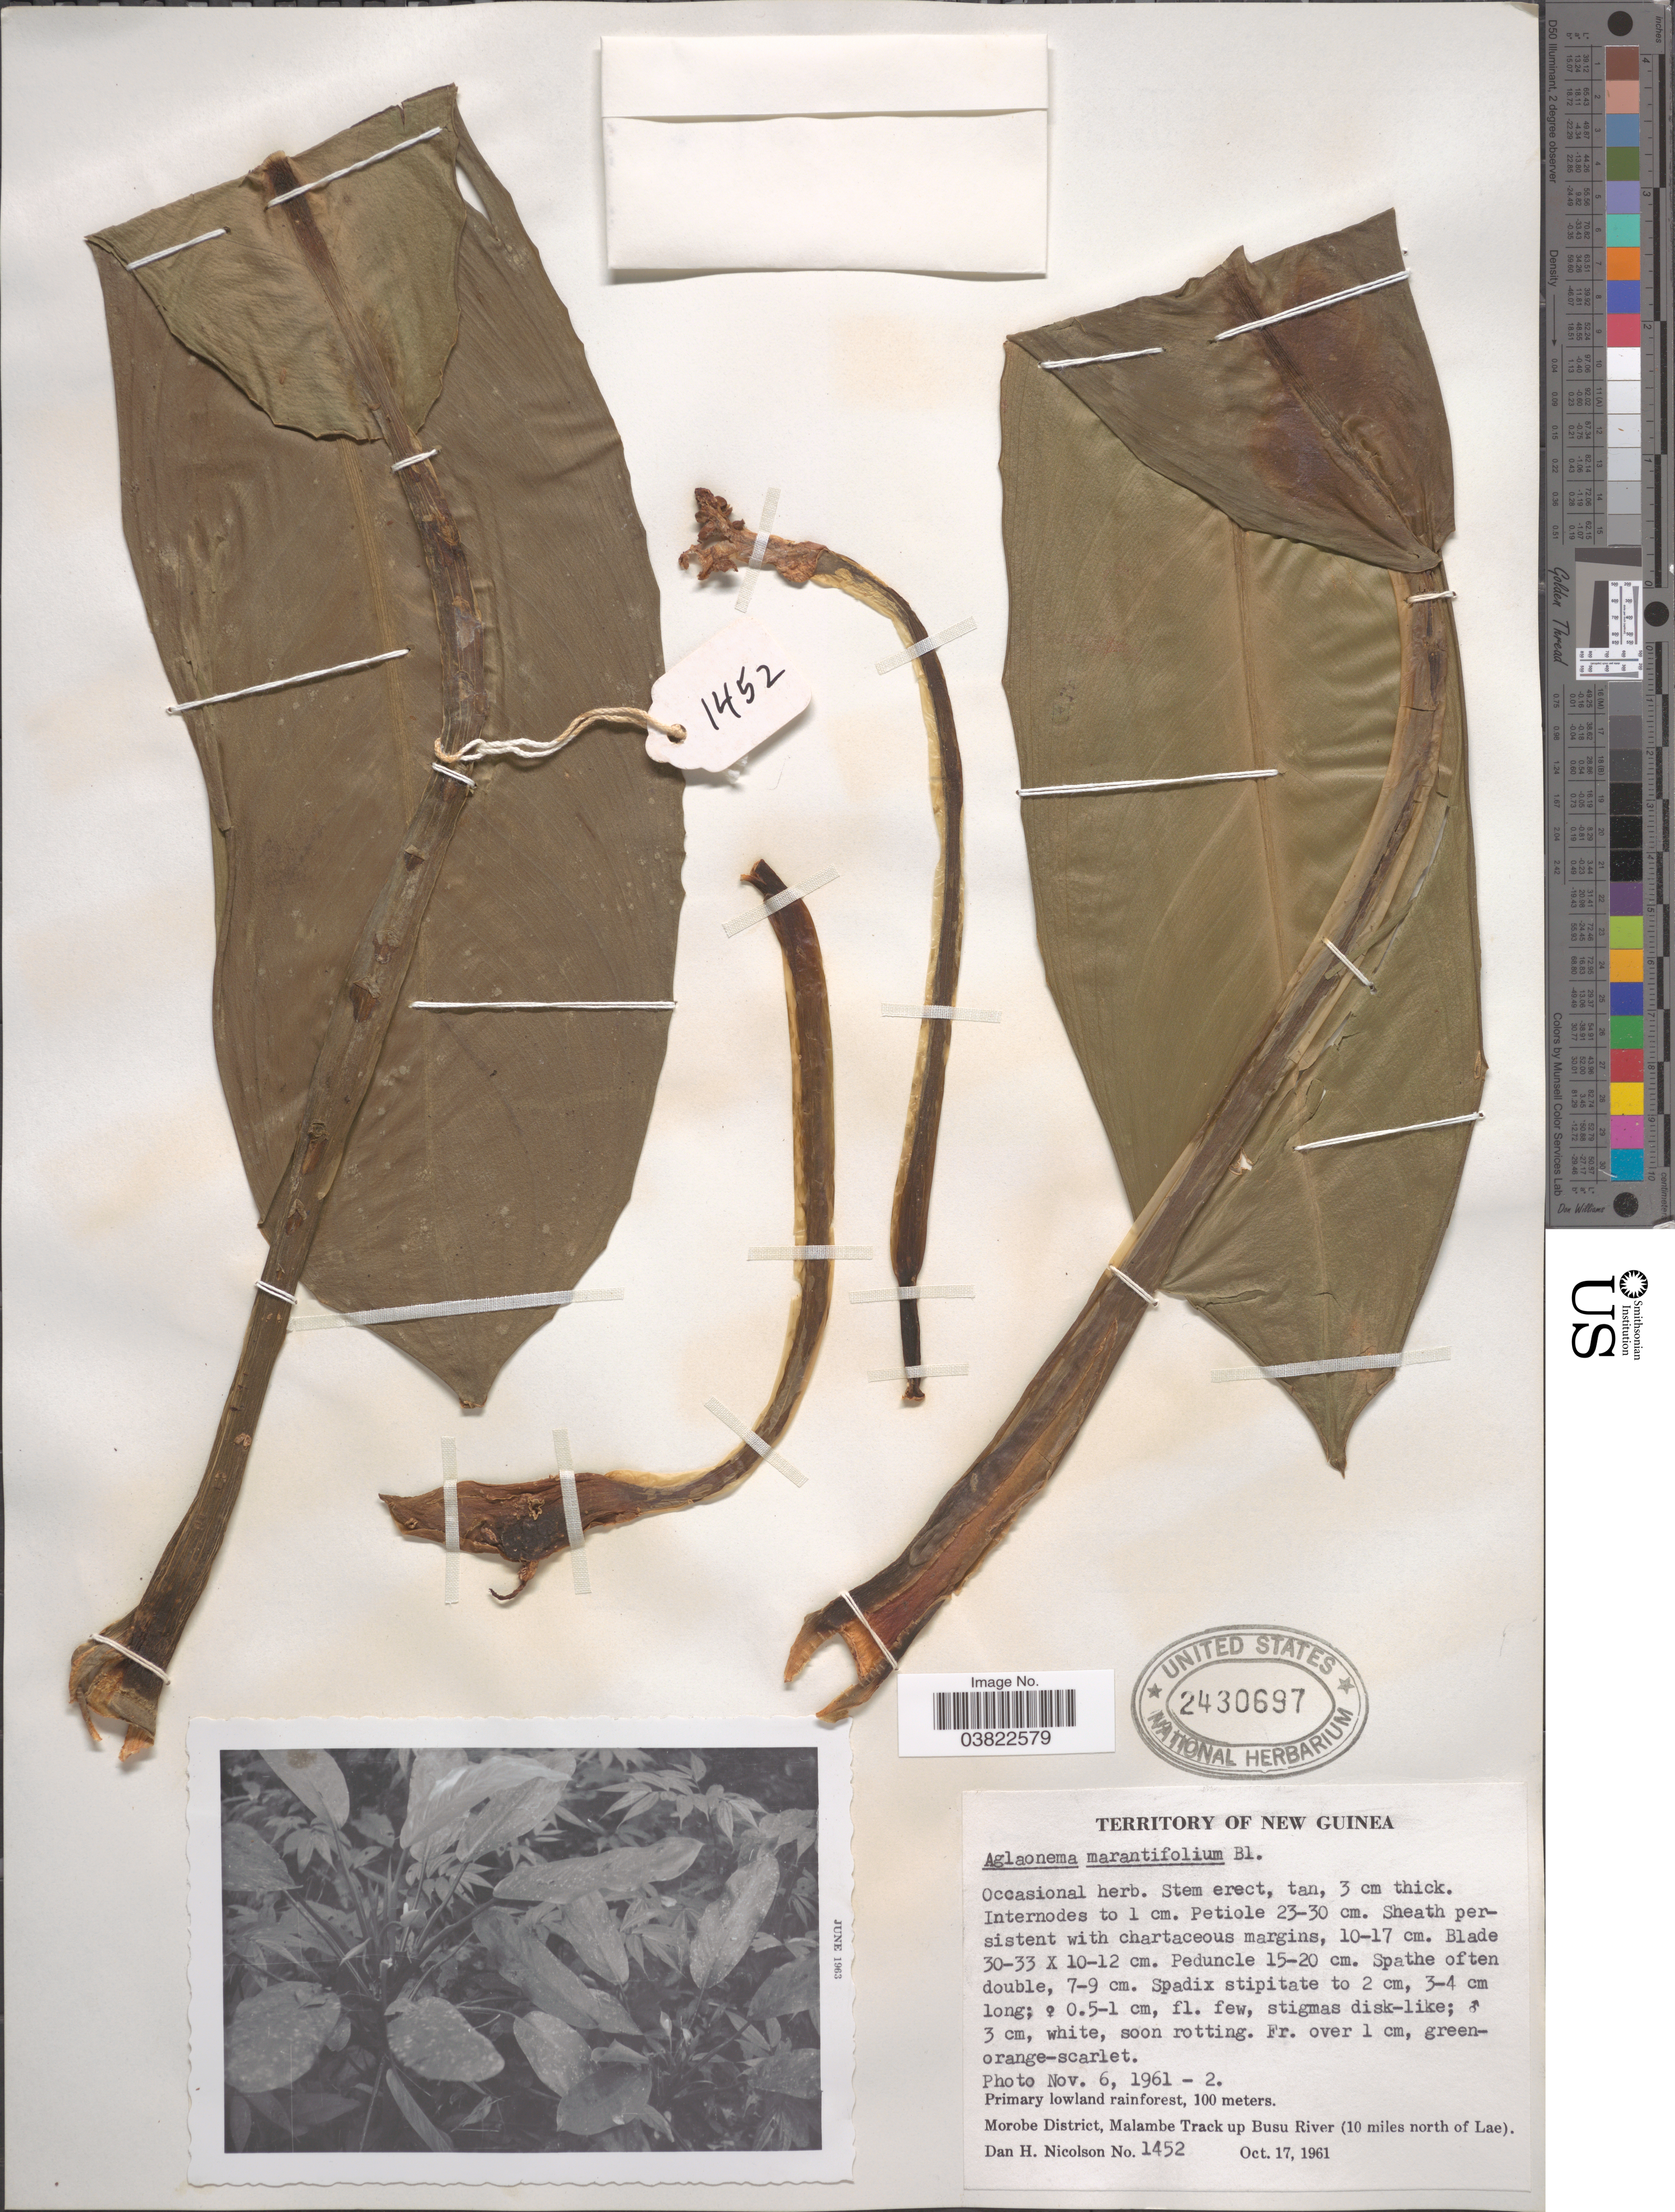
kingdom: Plantae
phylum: Tracheophyta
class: Liliopsida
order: Alismatales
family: Araceae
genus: Aglaonema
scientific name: Aglaonema marantifolium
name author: Blume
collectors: D. H. Nicolson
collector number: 1452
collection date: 1961-10-17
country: Papua New Guinea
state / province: Morobe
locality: Territory of New Guinea. Morobe District, Malambe Track up Busu River (10 miles north of Lae).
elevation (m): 100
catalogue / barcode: US 2430697